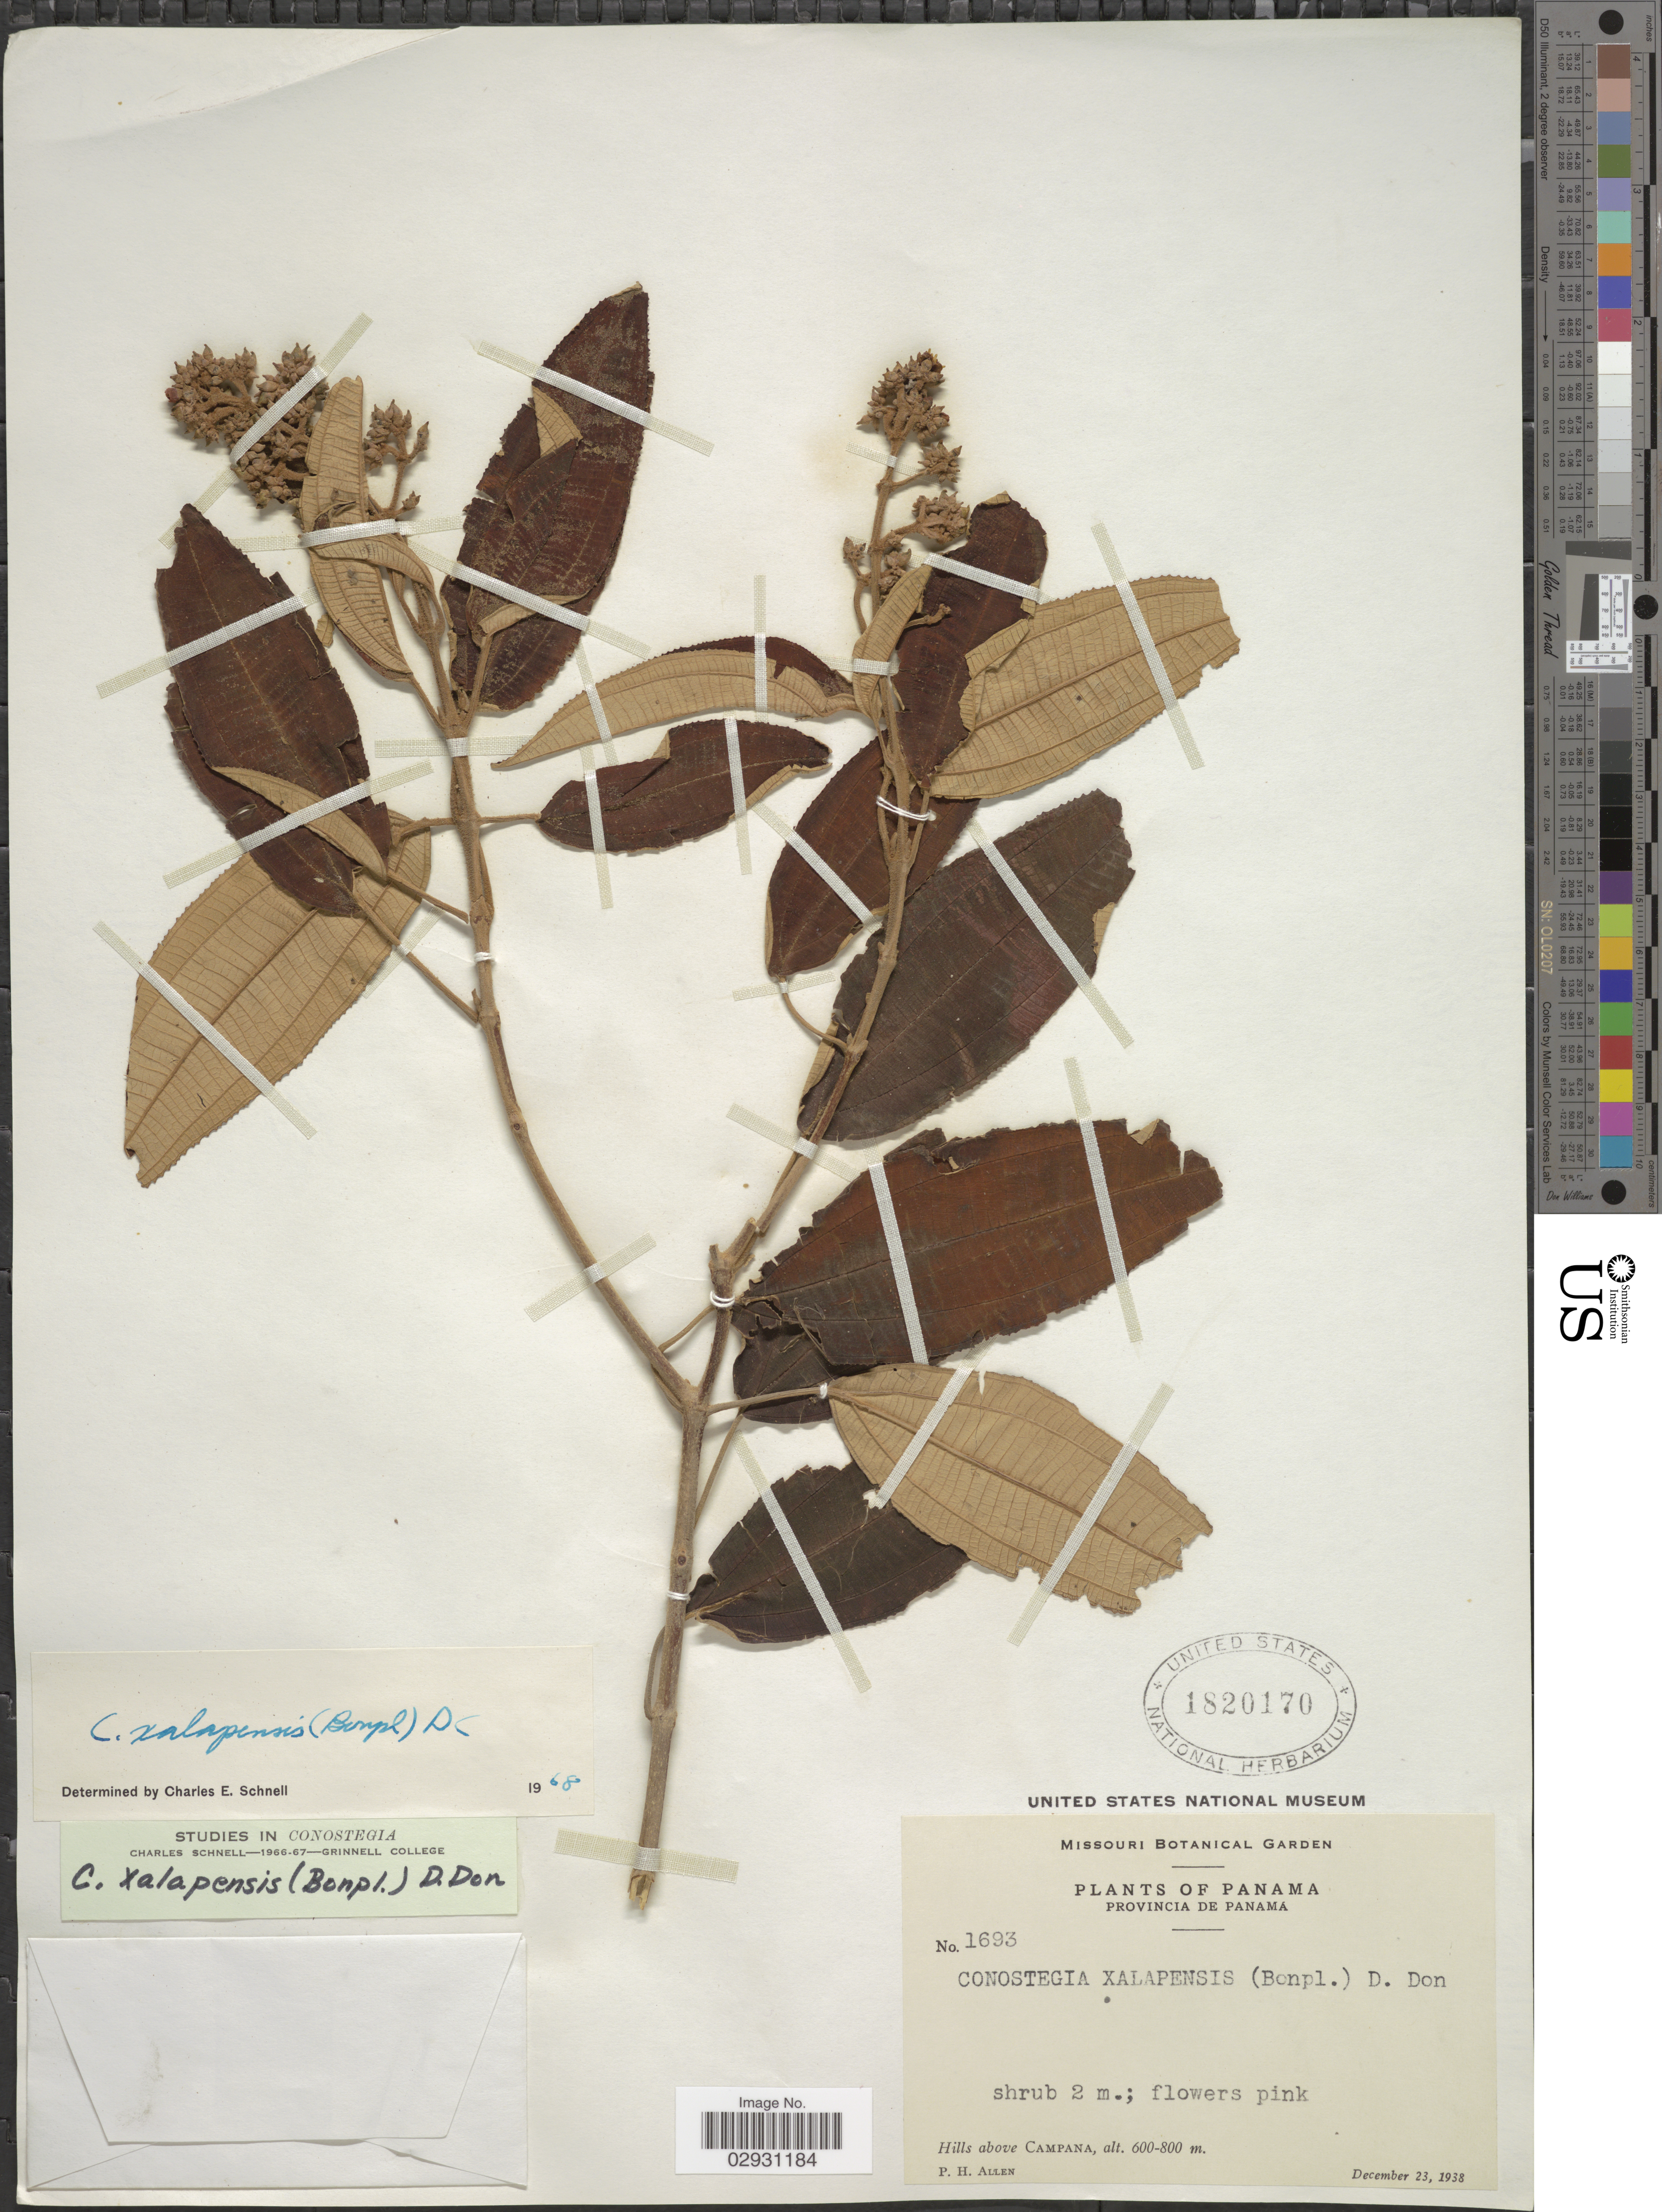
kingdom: Plantae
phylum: Tracheophyta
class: Magnoliopsida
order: Myrtales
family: Melastomataceae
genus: Conostegia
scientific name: Conostegia quadrangularis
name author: Schltdl. ex Steud.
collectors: P. H. Allen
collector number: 1693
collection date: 1938-12-23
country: Panama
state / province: Panamá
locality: Hills above Campana.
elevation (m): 600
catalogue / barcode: US 1820170